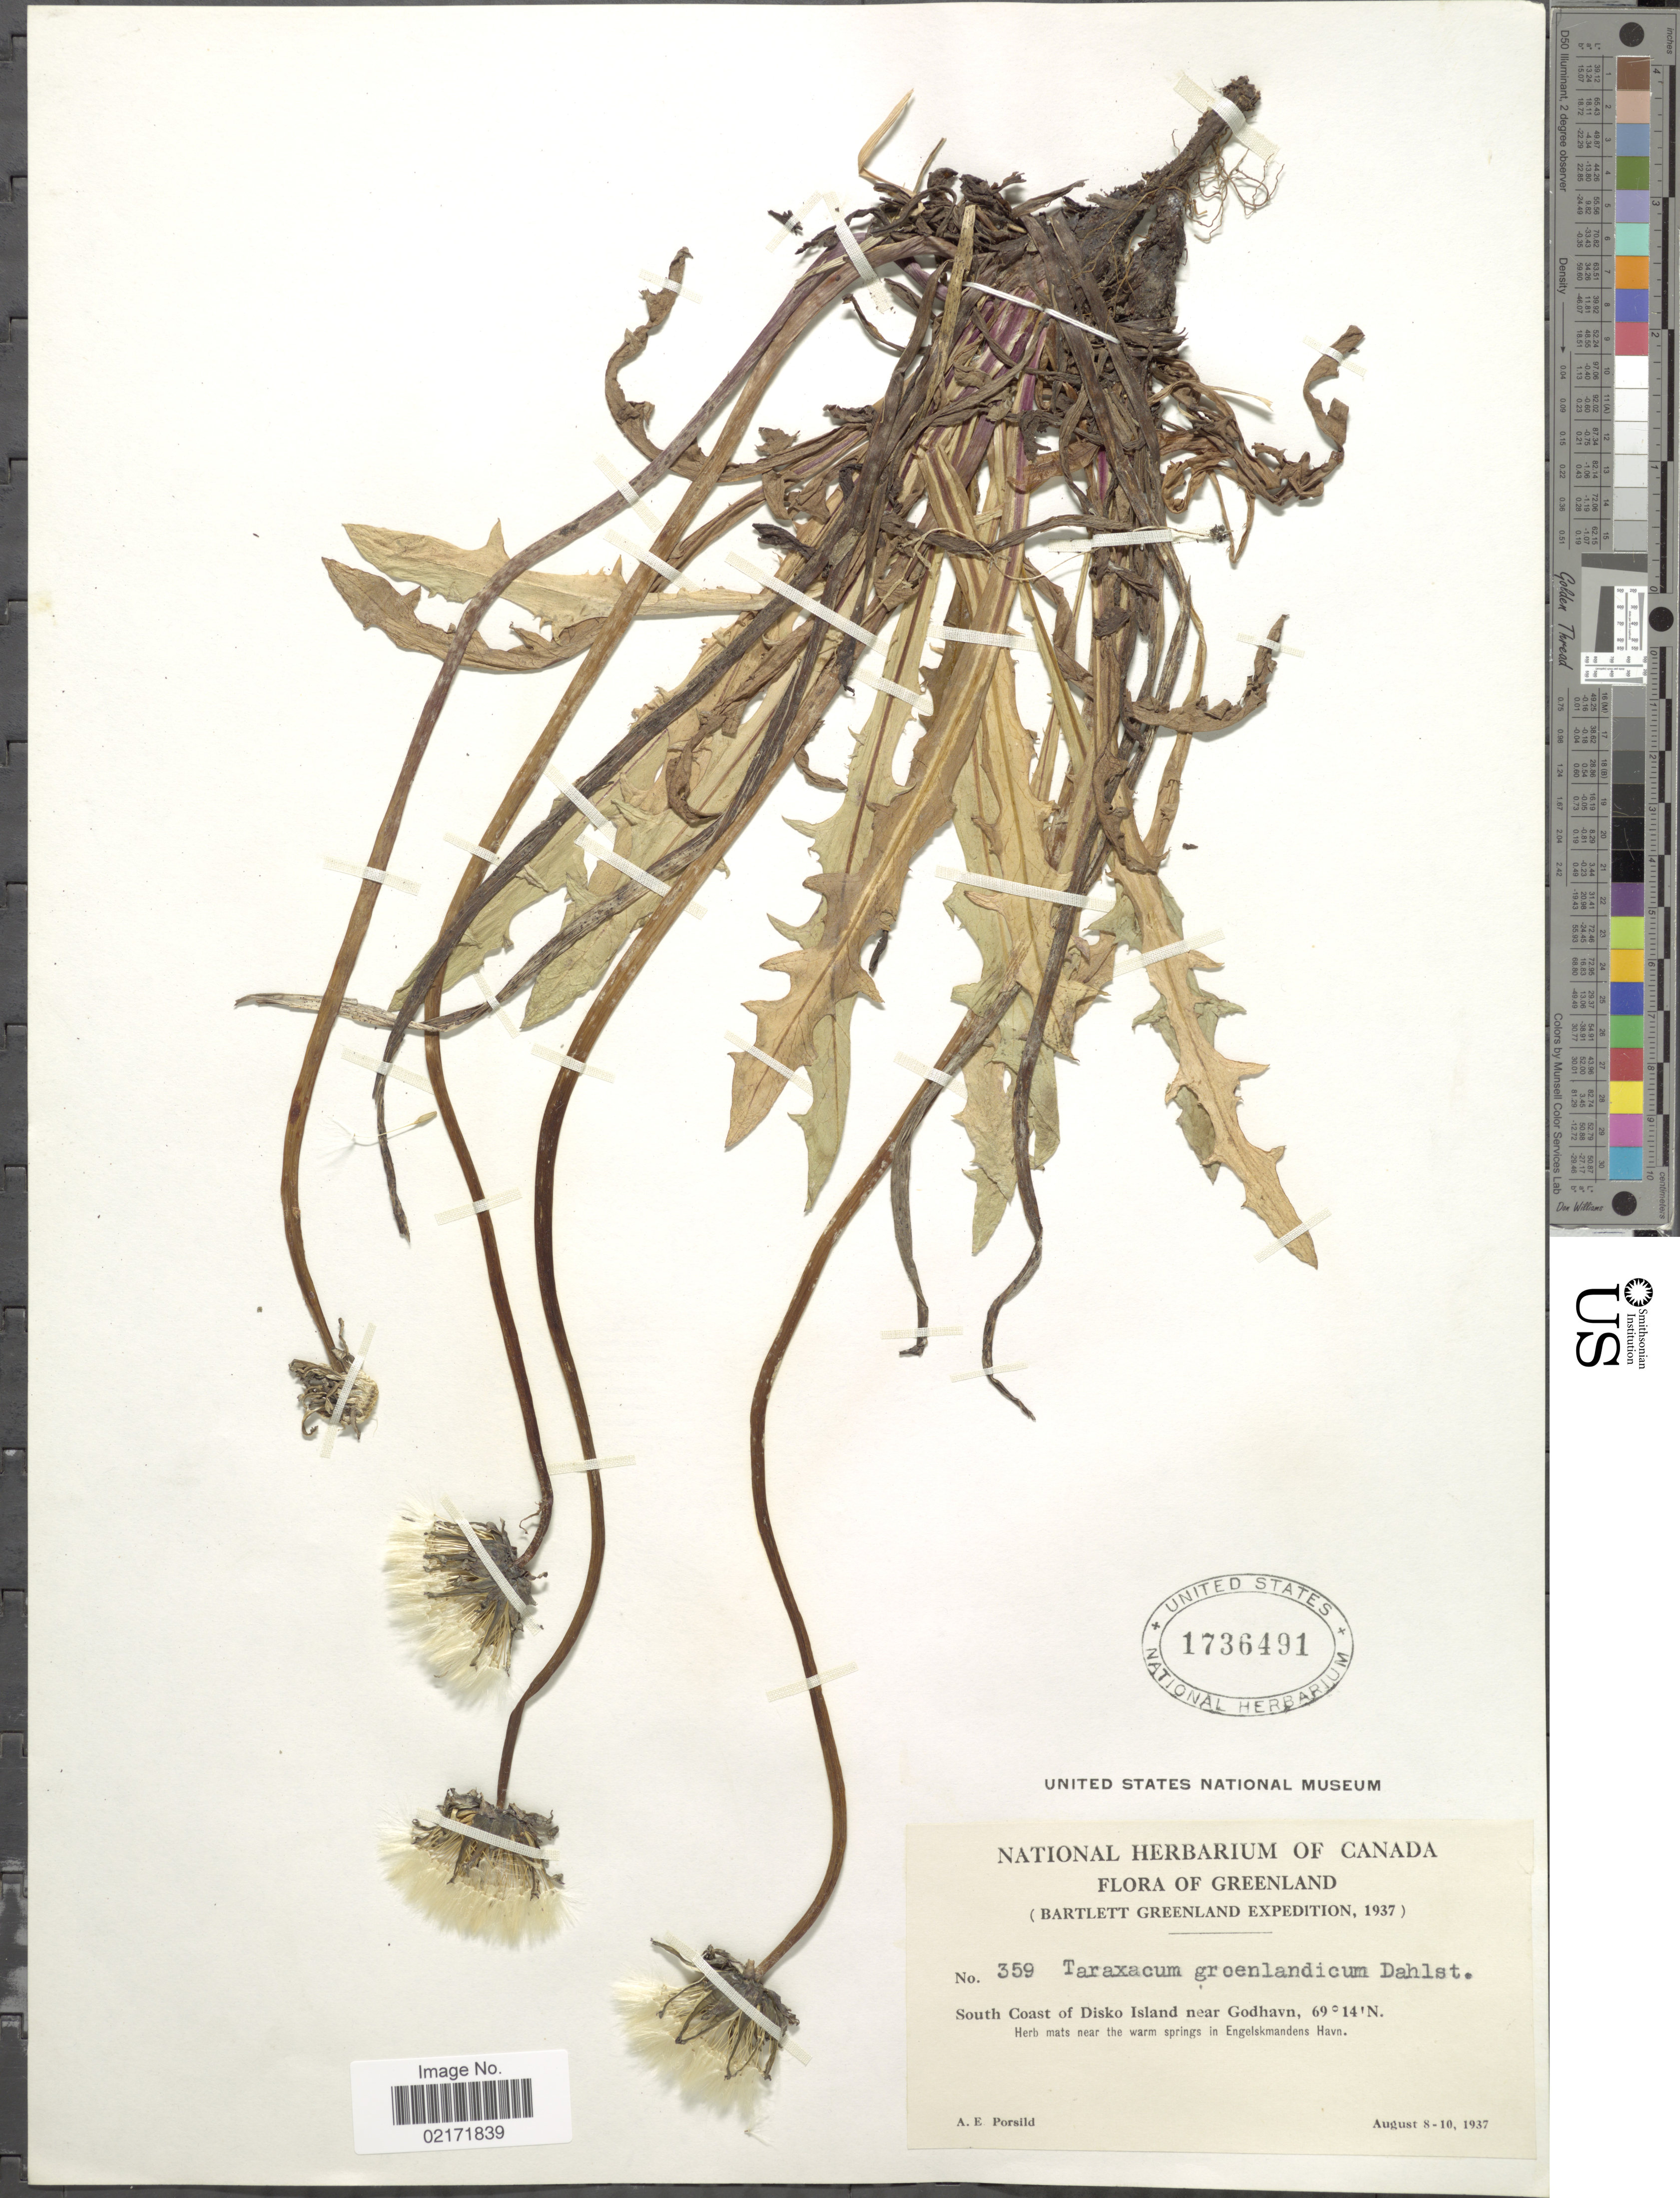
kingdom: Plantae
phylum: Tracheophyta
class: Magnoliopsida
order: Asterales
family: Asteraceae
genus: Taraxacum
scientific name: Taraxacum groenlandicum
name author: Dahlst.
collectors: A. E. Porsild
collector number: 359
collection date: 1937-08-08/1937-08-10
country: Greenland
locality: South Coast of Disko Island near Godhavn (herb mats near the warm springs in Engelskmandens Havn).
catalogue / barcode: US 1736491